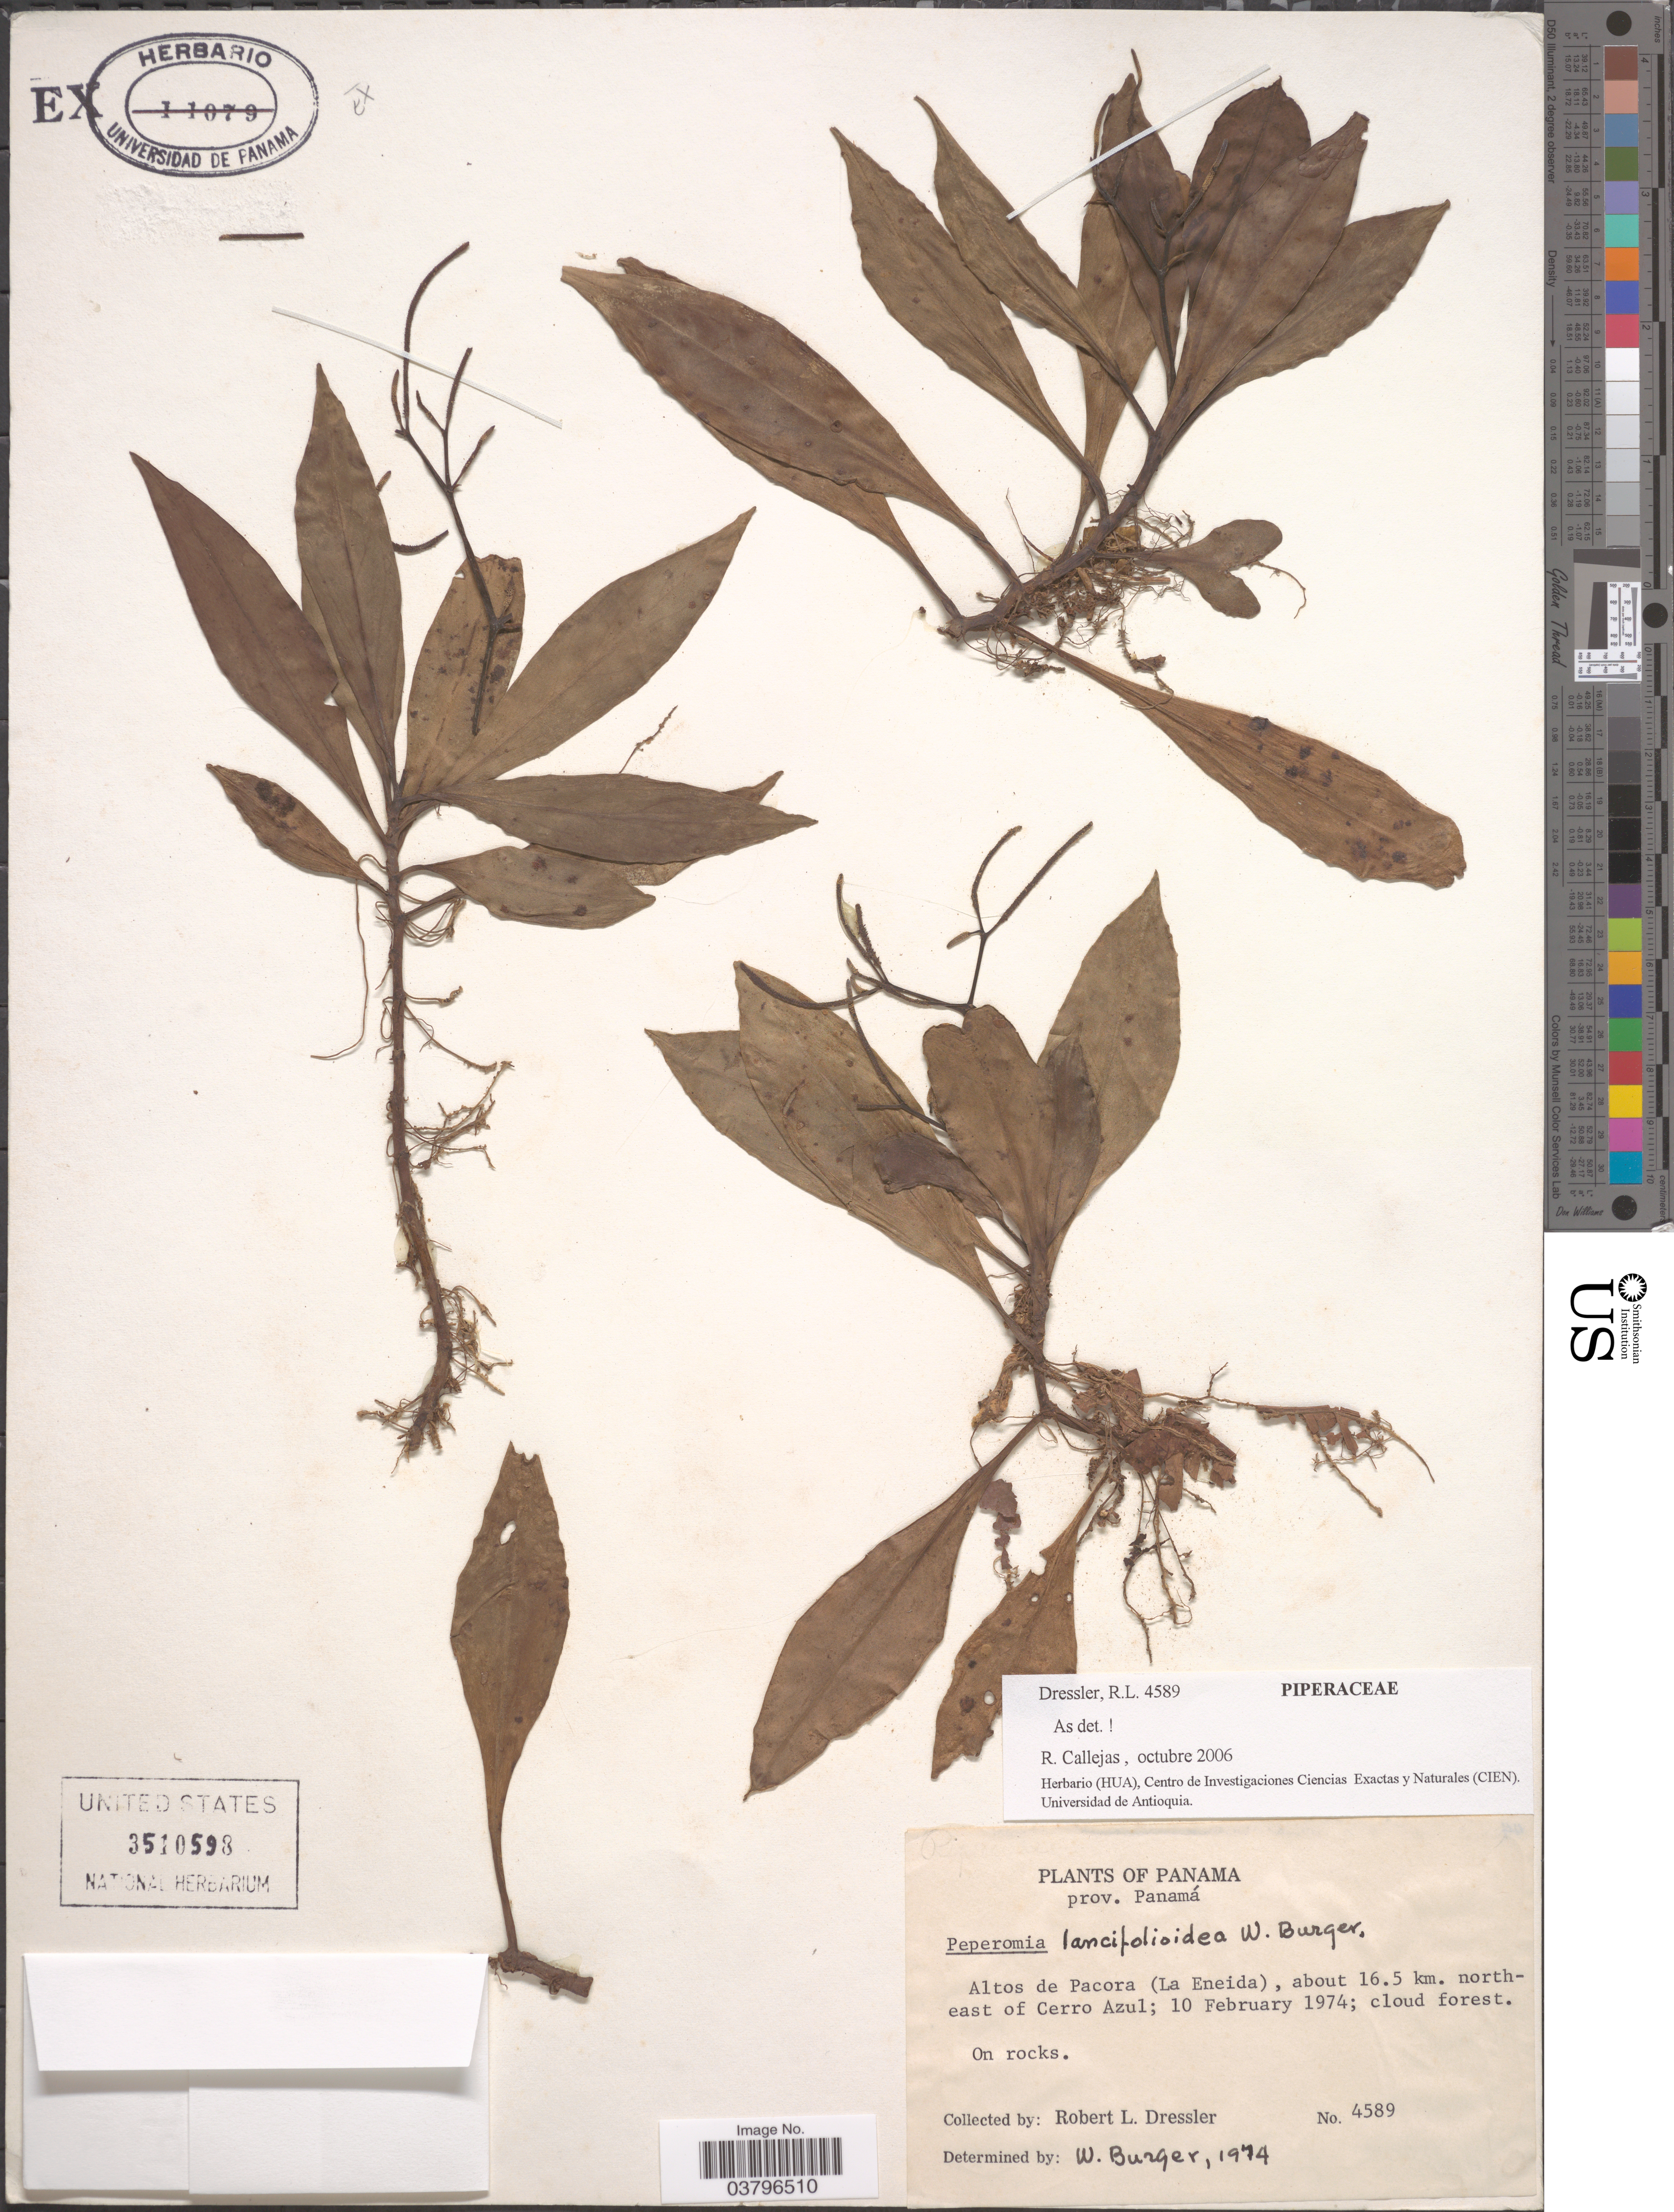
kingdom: Plantae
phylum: Tracheophyta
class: Magnoliopsida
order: Piperales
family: Piperaceae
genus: Peperomia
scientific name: Peperomia lancifolioidea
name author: W.C. Burger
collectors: R. Dressler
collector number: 4589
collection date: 1974-02-10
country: Panama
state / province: Panamá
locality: Altos de Pacora (La Eneida), about 16.5 km. north-east of Cerro Azul.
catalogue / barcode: US 3510598